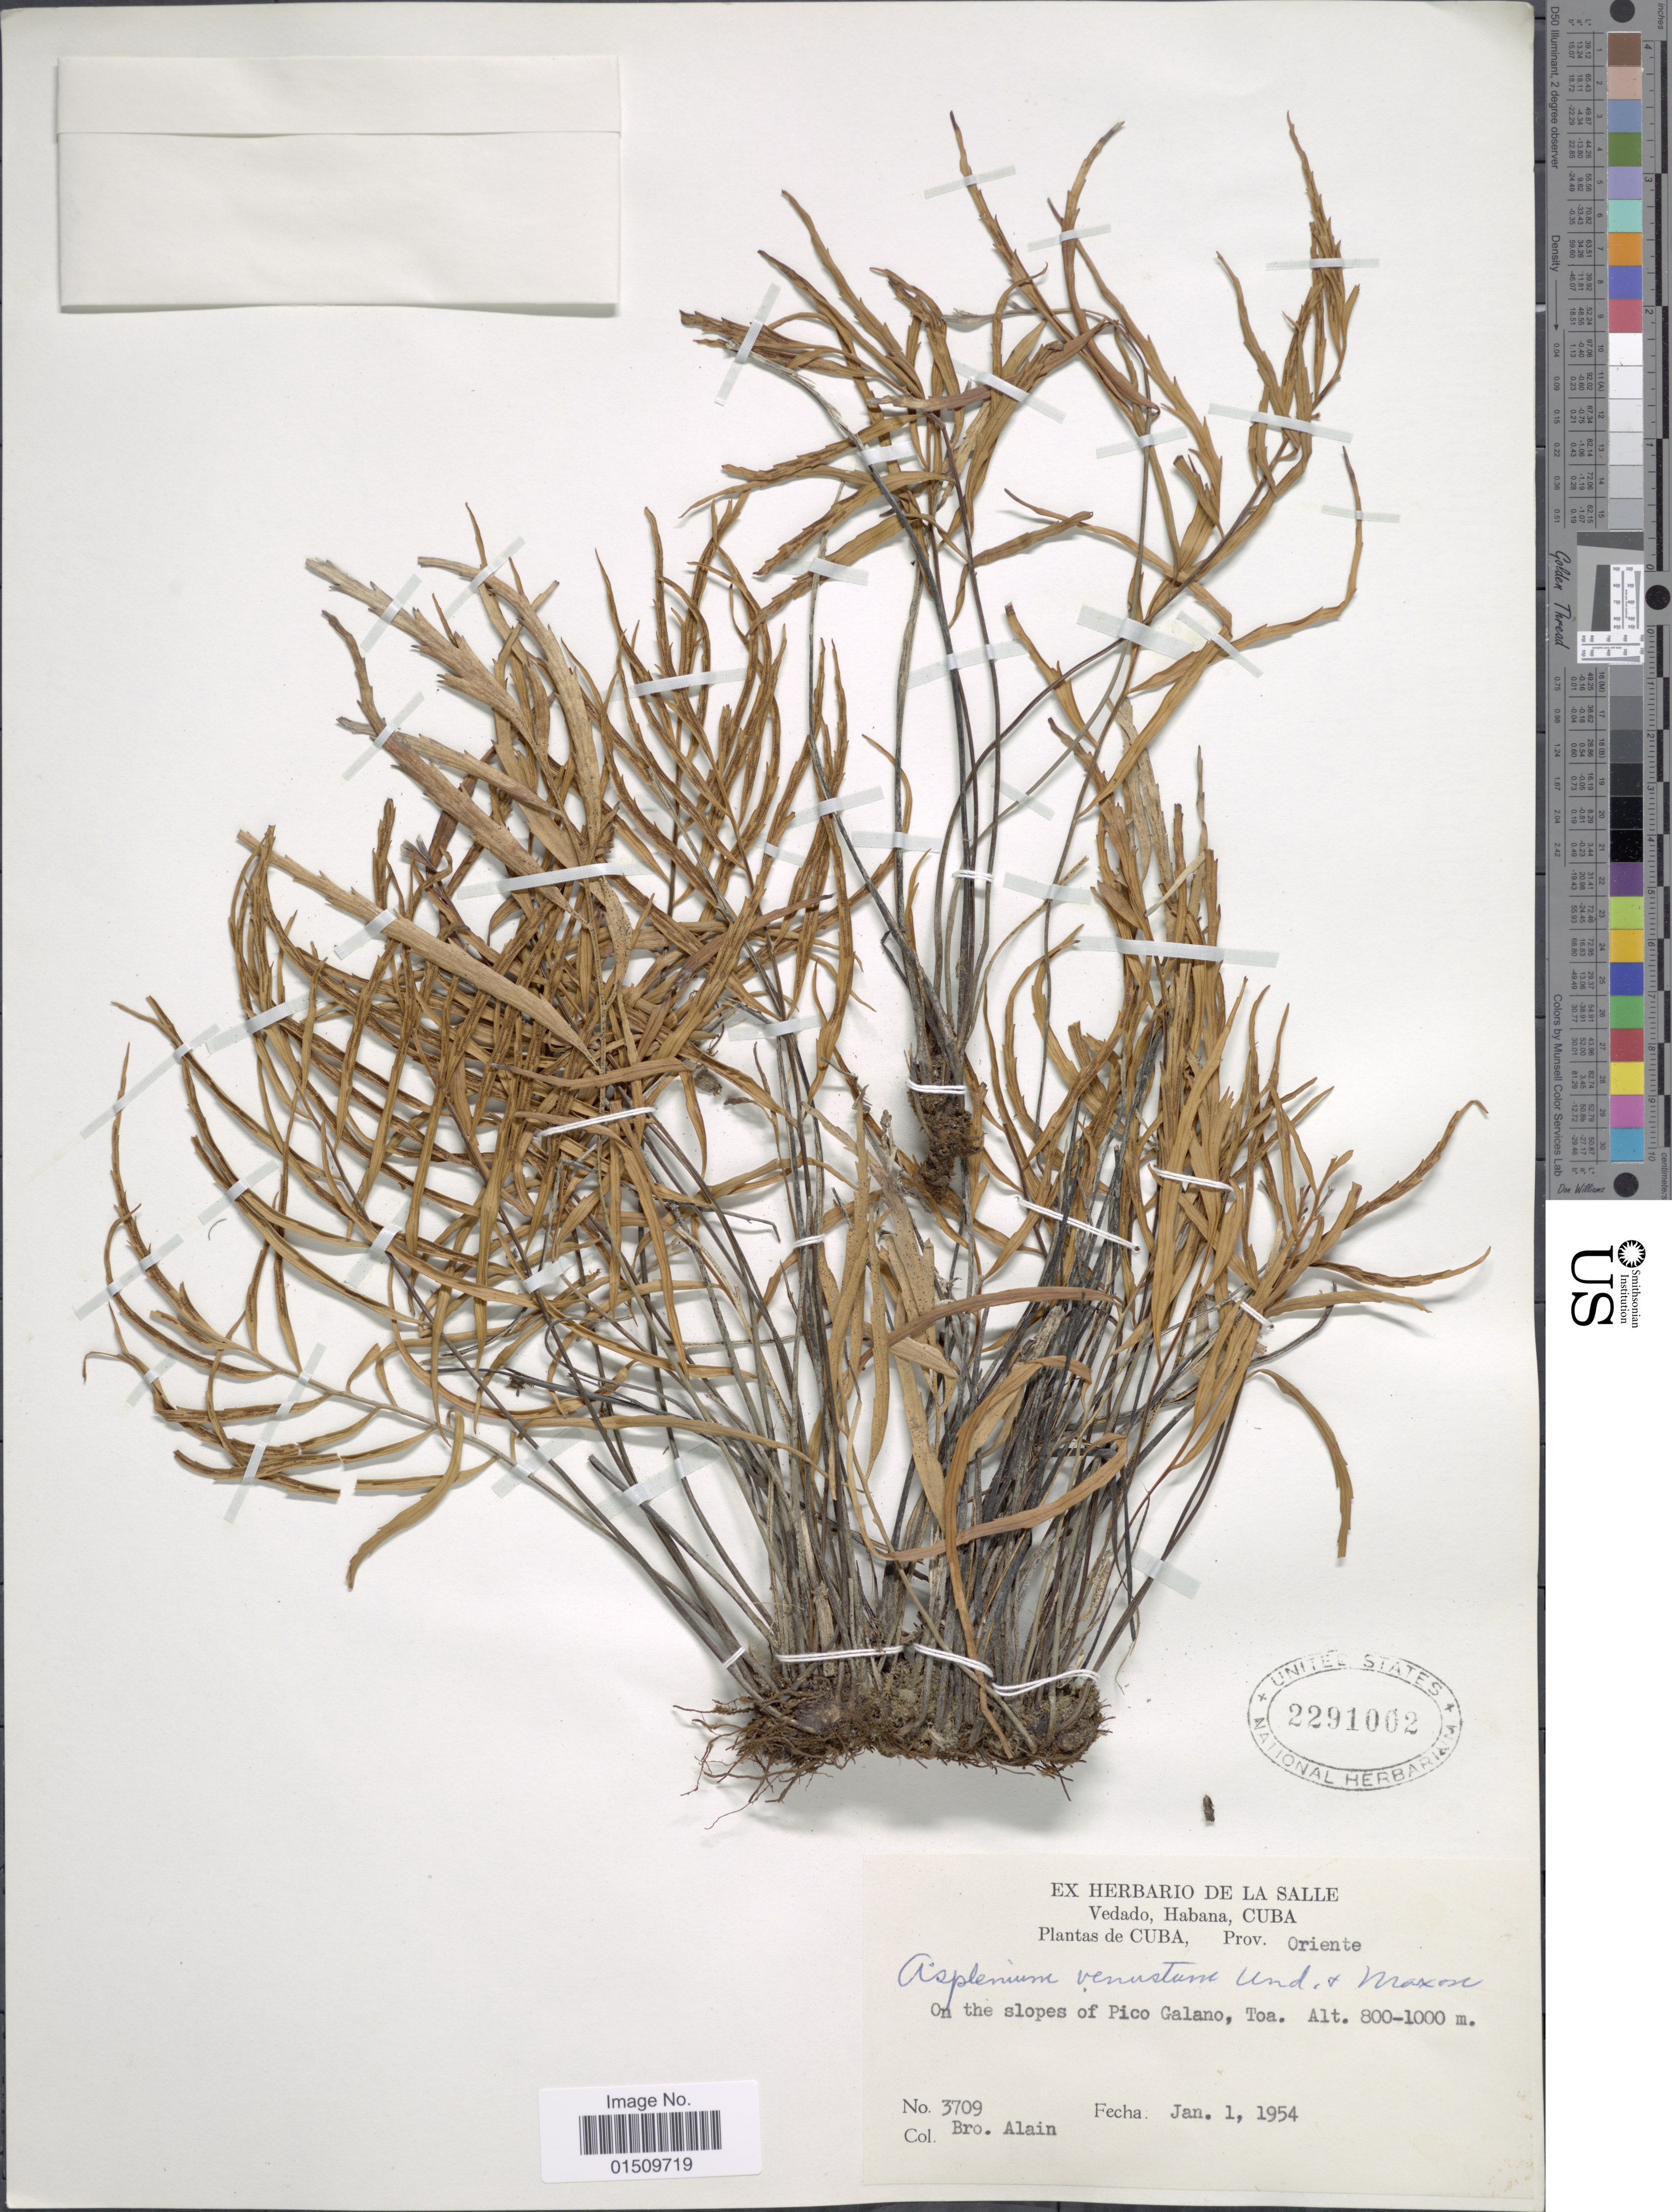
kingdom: Plantae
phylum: Tracheophyta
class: Polypodiopsida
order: Polypodiales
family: Aspleniaceae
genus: Asplenium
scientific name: Asplenium venustum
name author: Underw. & Maxon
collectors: A. H. Liogier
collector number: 3709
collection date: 1954-01-01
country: Cuba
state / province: Oriente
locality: Cuba, on the slopes of Pico Galano, Toa.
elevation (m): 800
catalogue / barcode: US 2291002